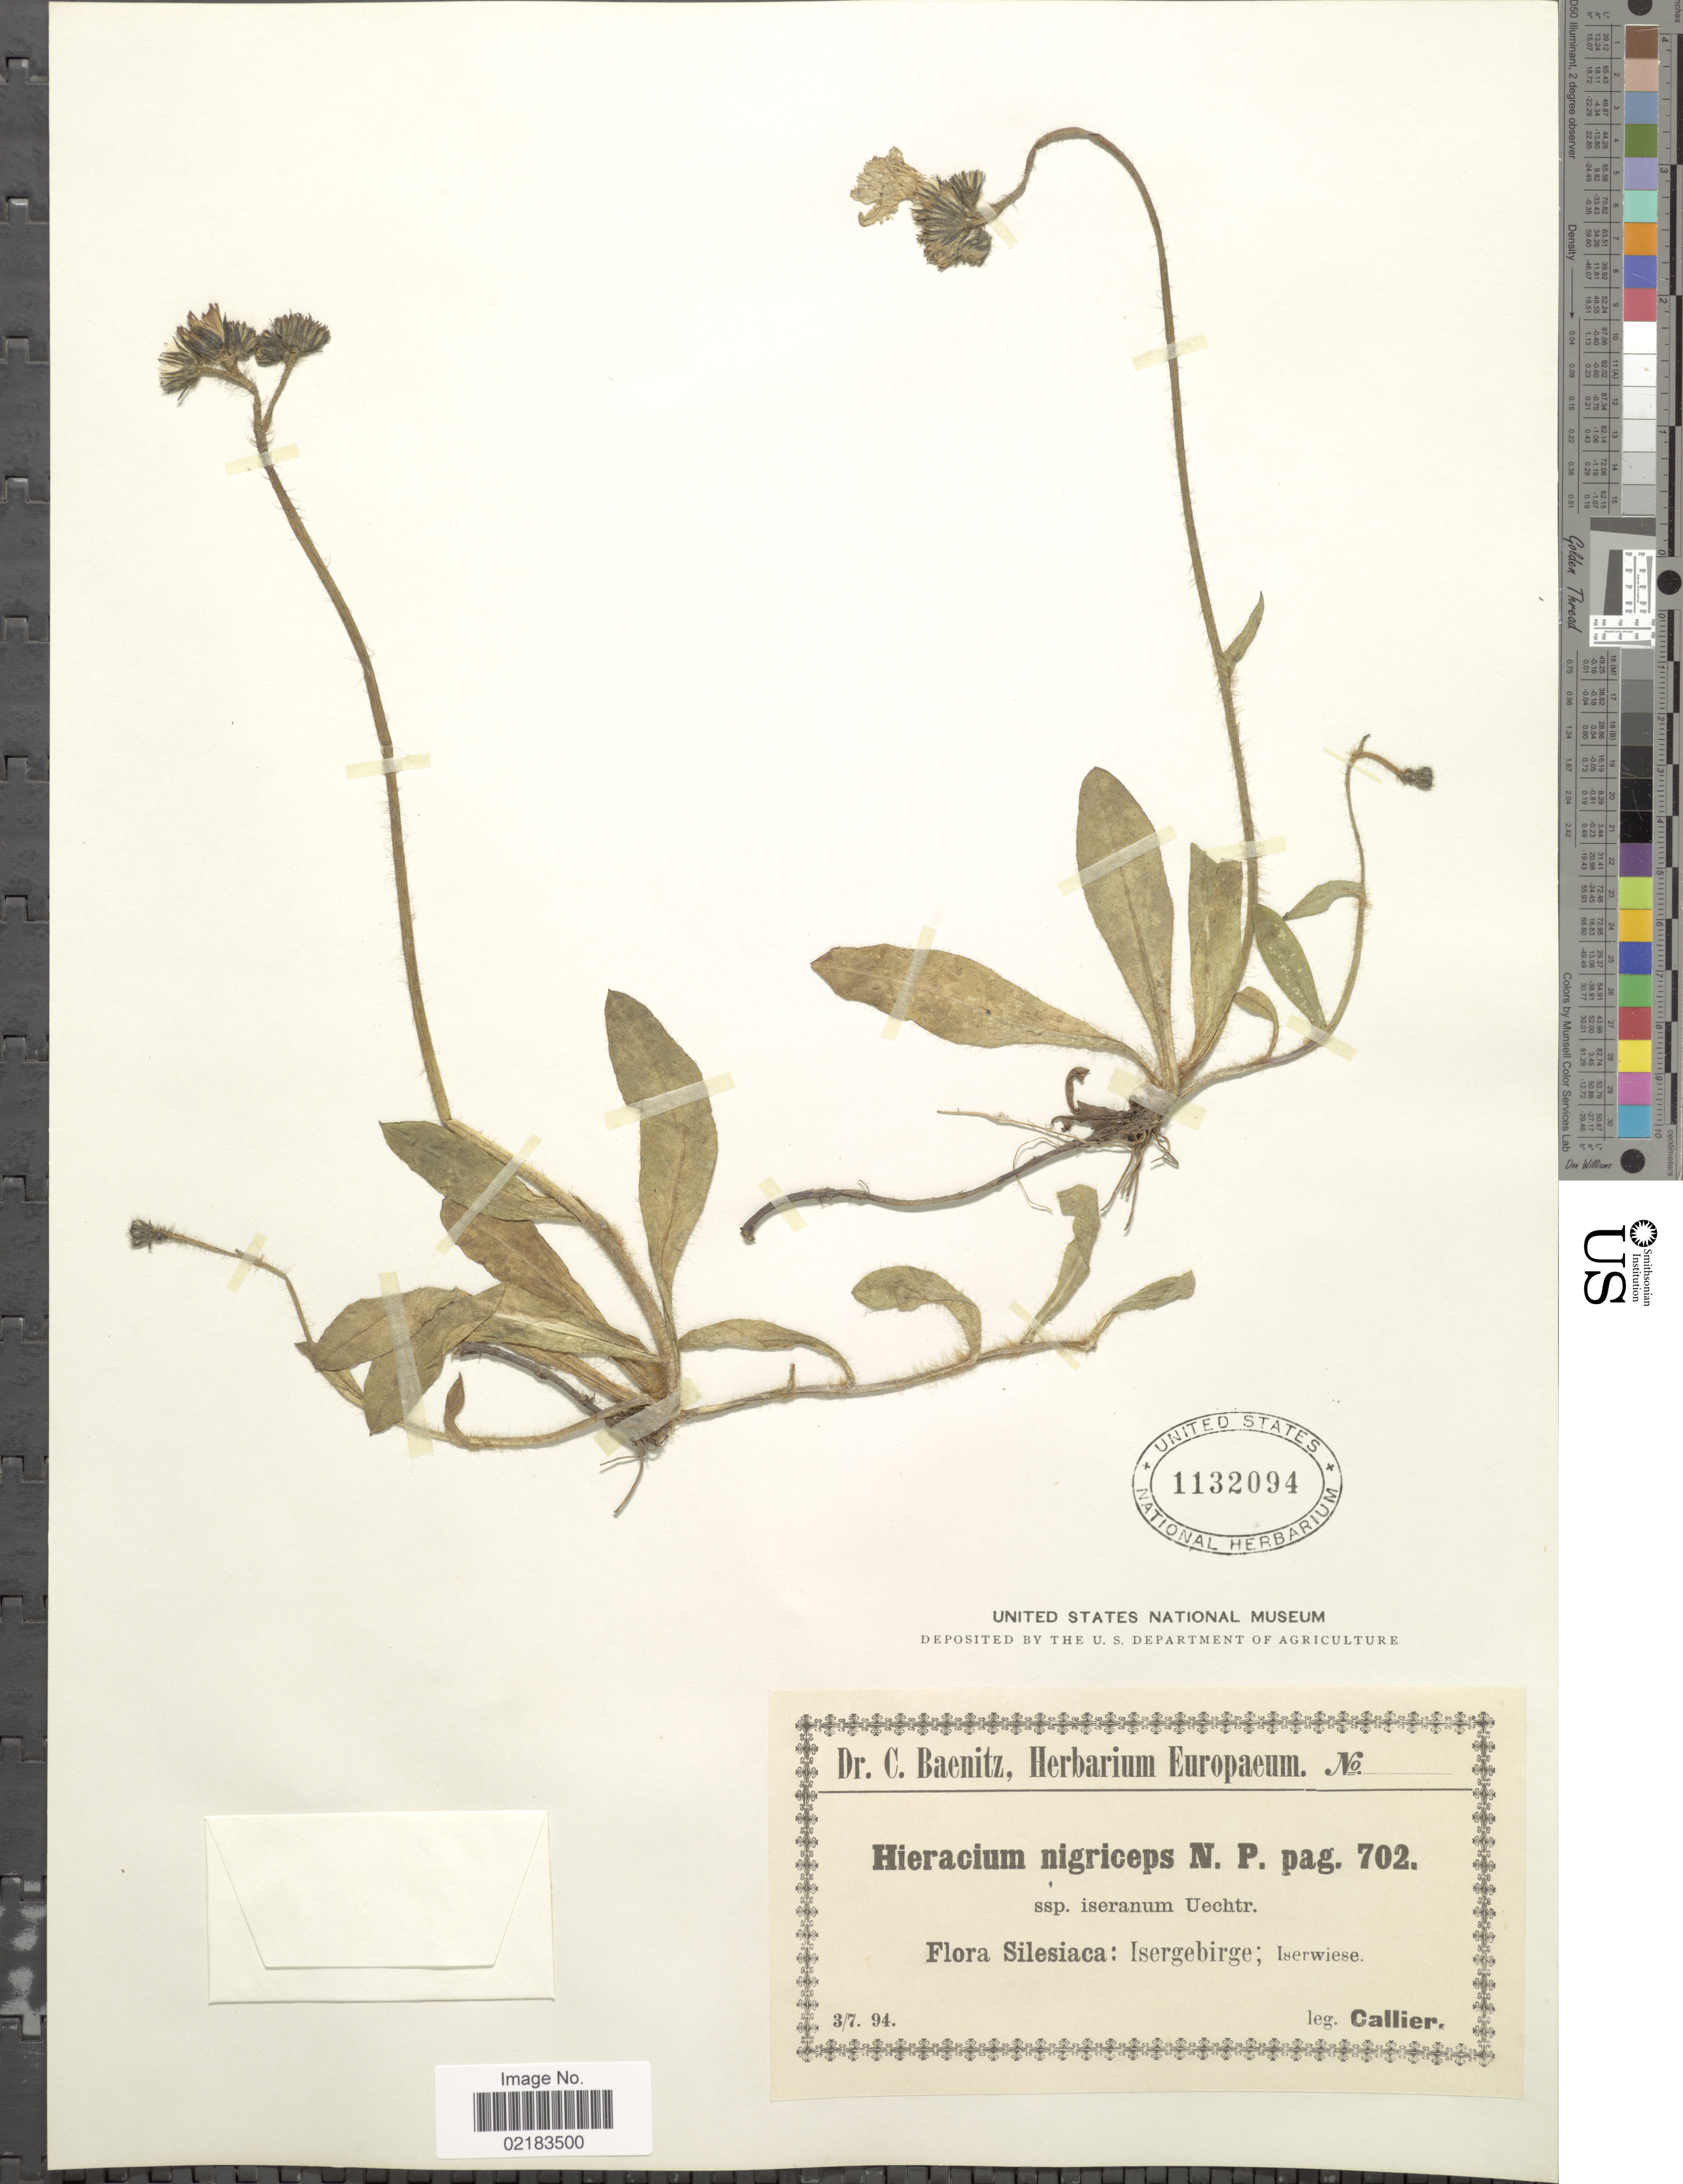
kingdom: Plantae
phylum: Tracheophyta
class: Magnoliopsida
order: Asterales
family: Asteraceae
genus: Hieracium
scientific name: Hieracium nigriceps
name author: Näg. & Peter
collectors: -- Callier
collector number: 702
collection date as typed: Transcribed d/m/y: 3/7/94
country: Czechia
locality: Isergebirge; Iserwiese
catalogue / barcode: US 1132094